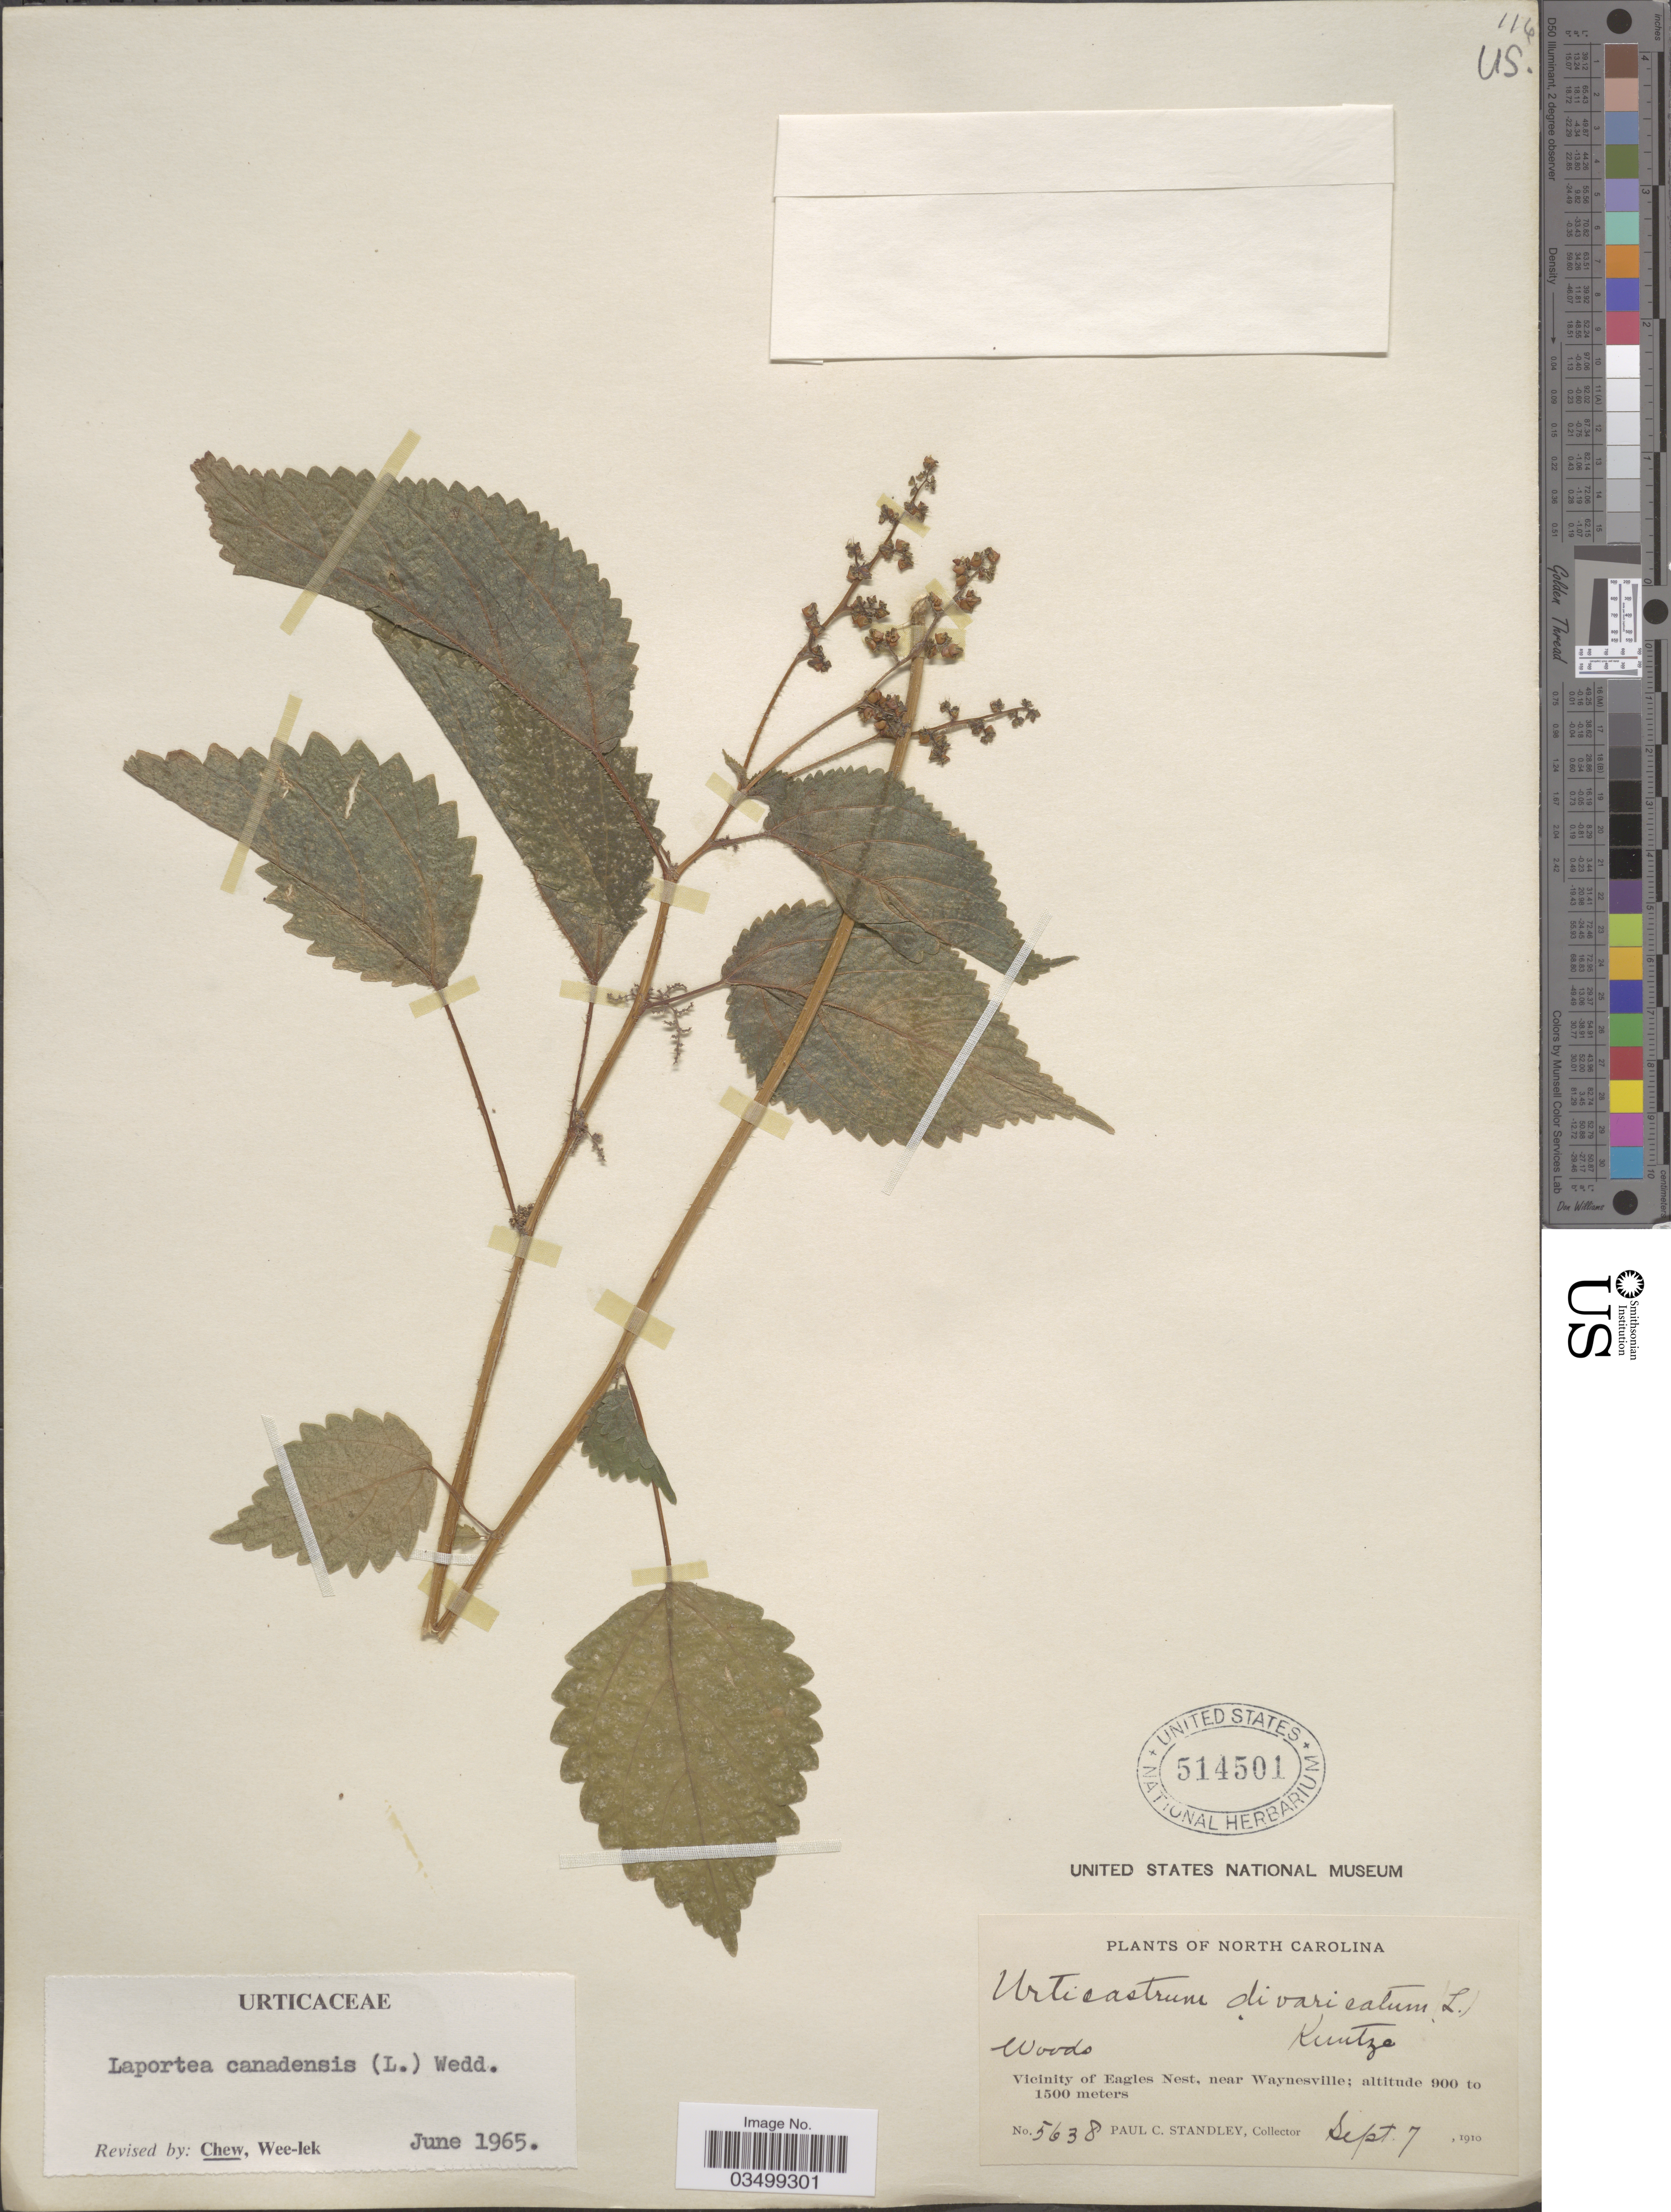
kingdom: Plantae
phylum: Tracheophyta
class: Magnoliopsida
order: Rosales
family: Urticaceae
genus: Laportea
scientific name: Laportea canadensis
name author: (L.) Wedd.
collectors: P. C. Standley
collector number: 5638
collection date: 1910-09-07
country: United States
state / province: North Carolina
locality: Vicinity of Eagles Nest, near Waynesville.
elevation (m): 900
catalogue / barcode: US 514501